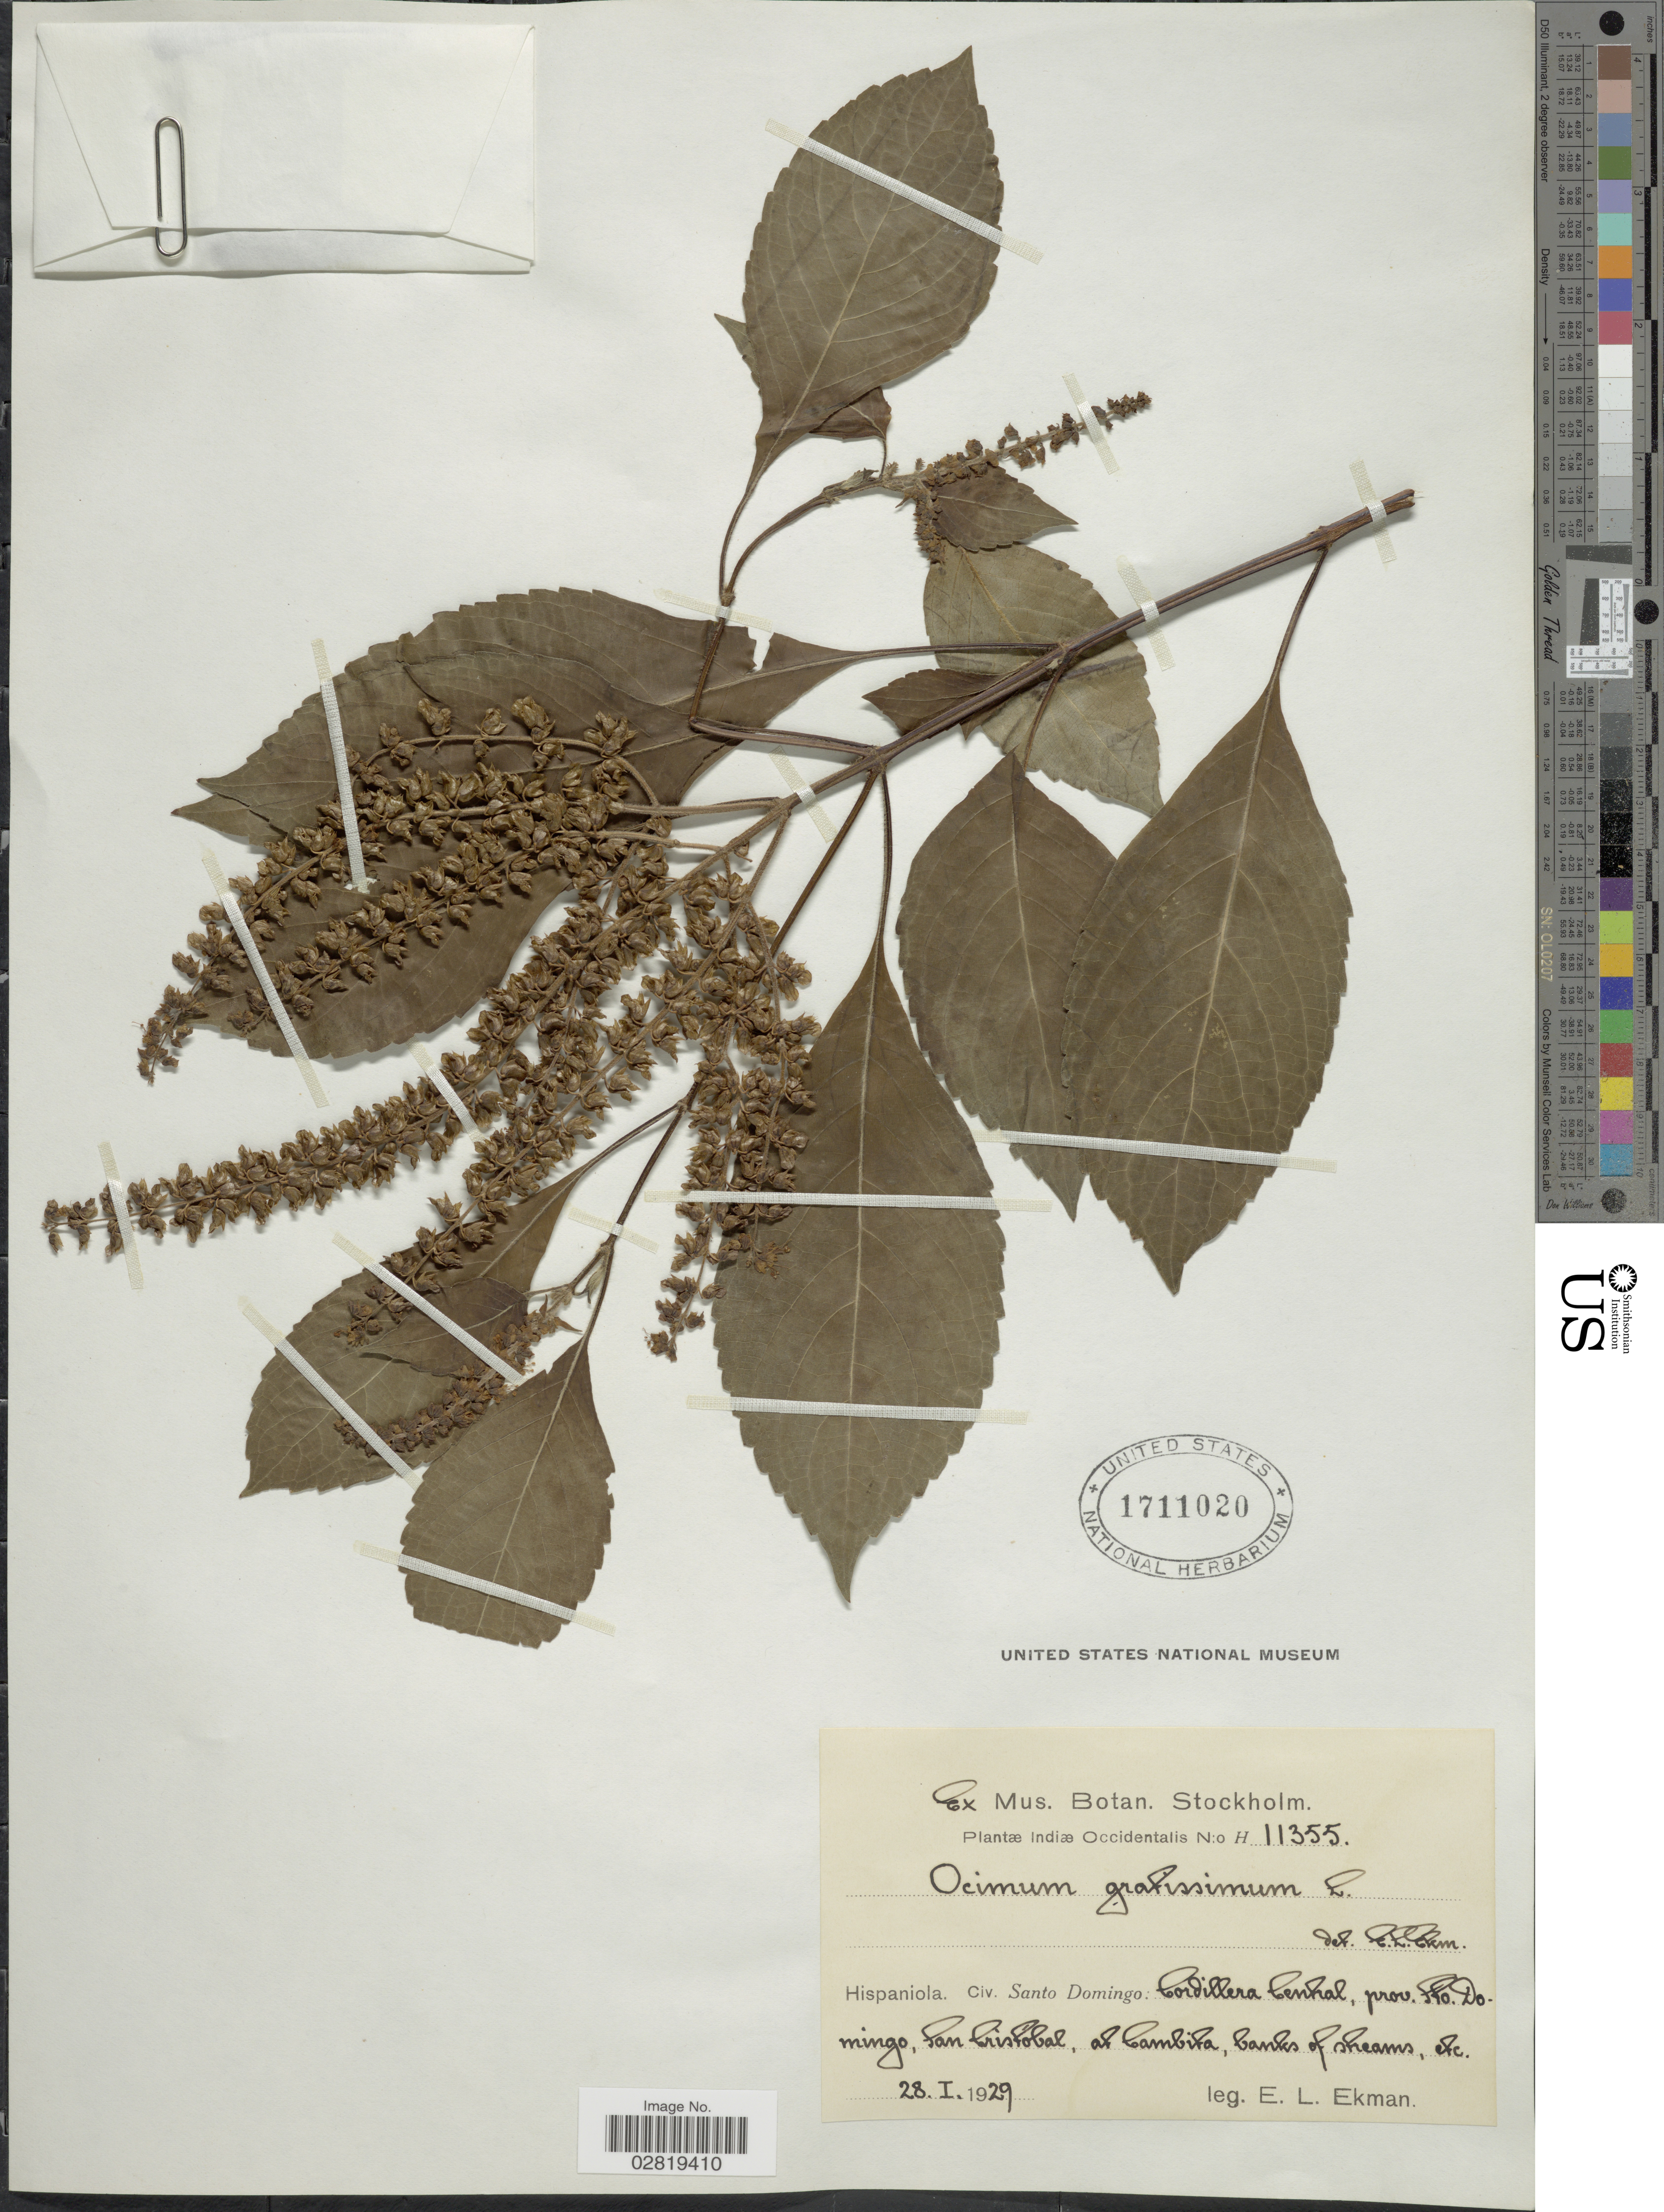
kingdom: Plantae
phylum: Tracheophyta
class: Magnoliopsida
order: Lamiales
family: Lamiaceae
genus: Ocimum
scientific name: Ocimum gratissimum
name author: L.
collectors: E. L. Ekman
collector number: H11355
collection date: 1929-01-28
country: Dominican Republic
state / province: San Cristóbal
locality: Indiæ Occidentalis, Hispaniola. Civ. Santo Domingo: Cordillera Central, prov. Sto. Domingo, San Cristobal, al Cambita.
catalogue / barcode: US 1711020